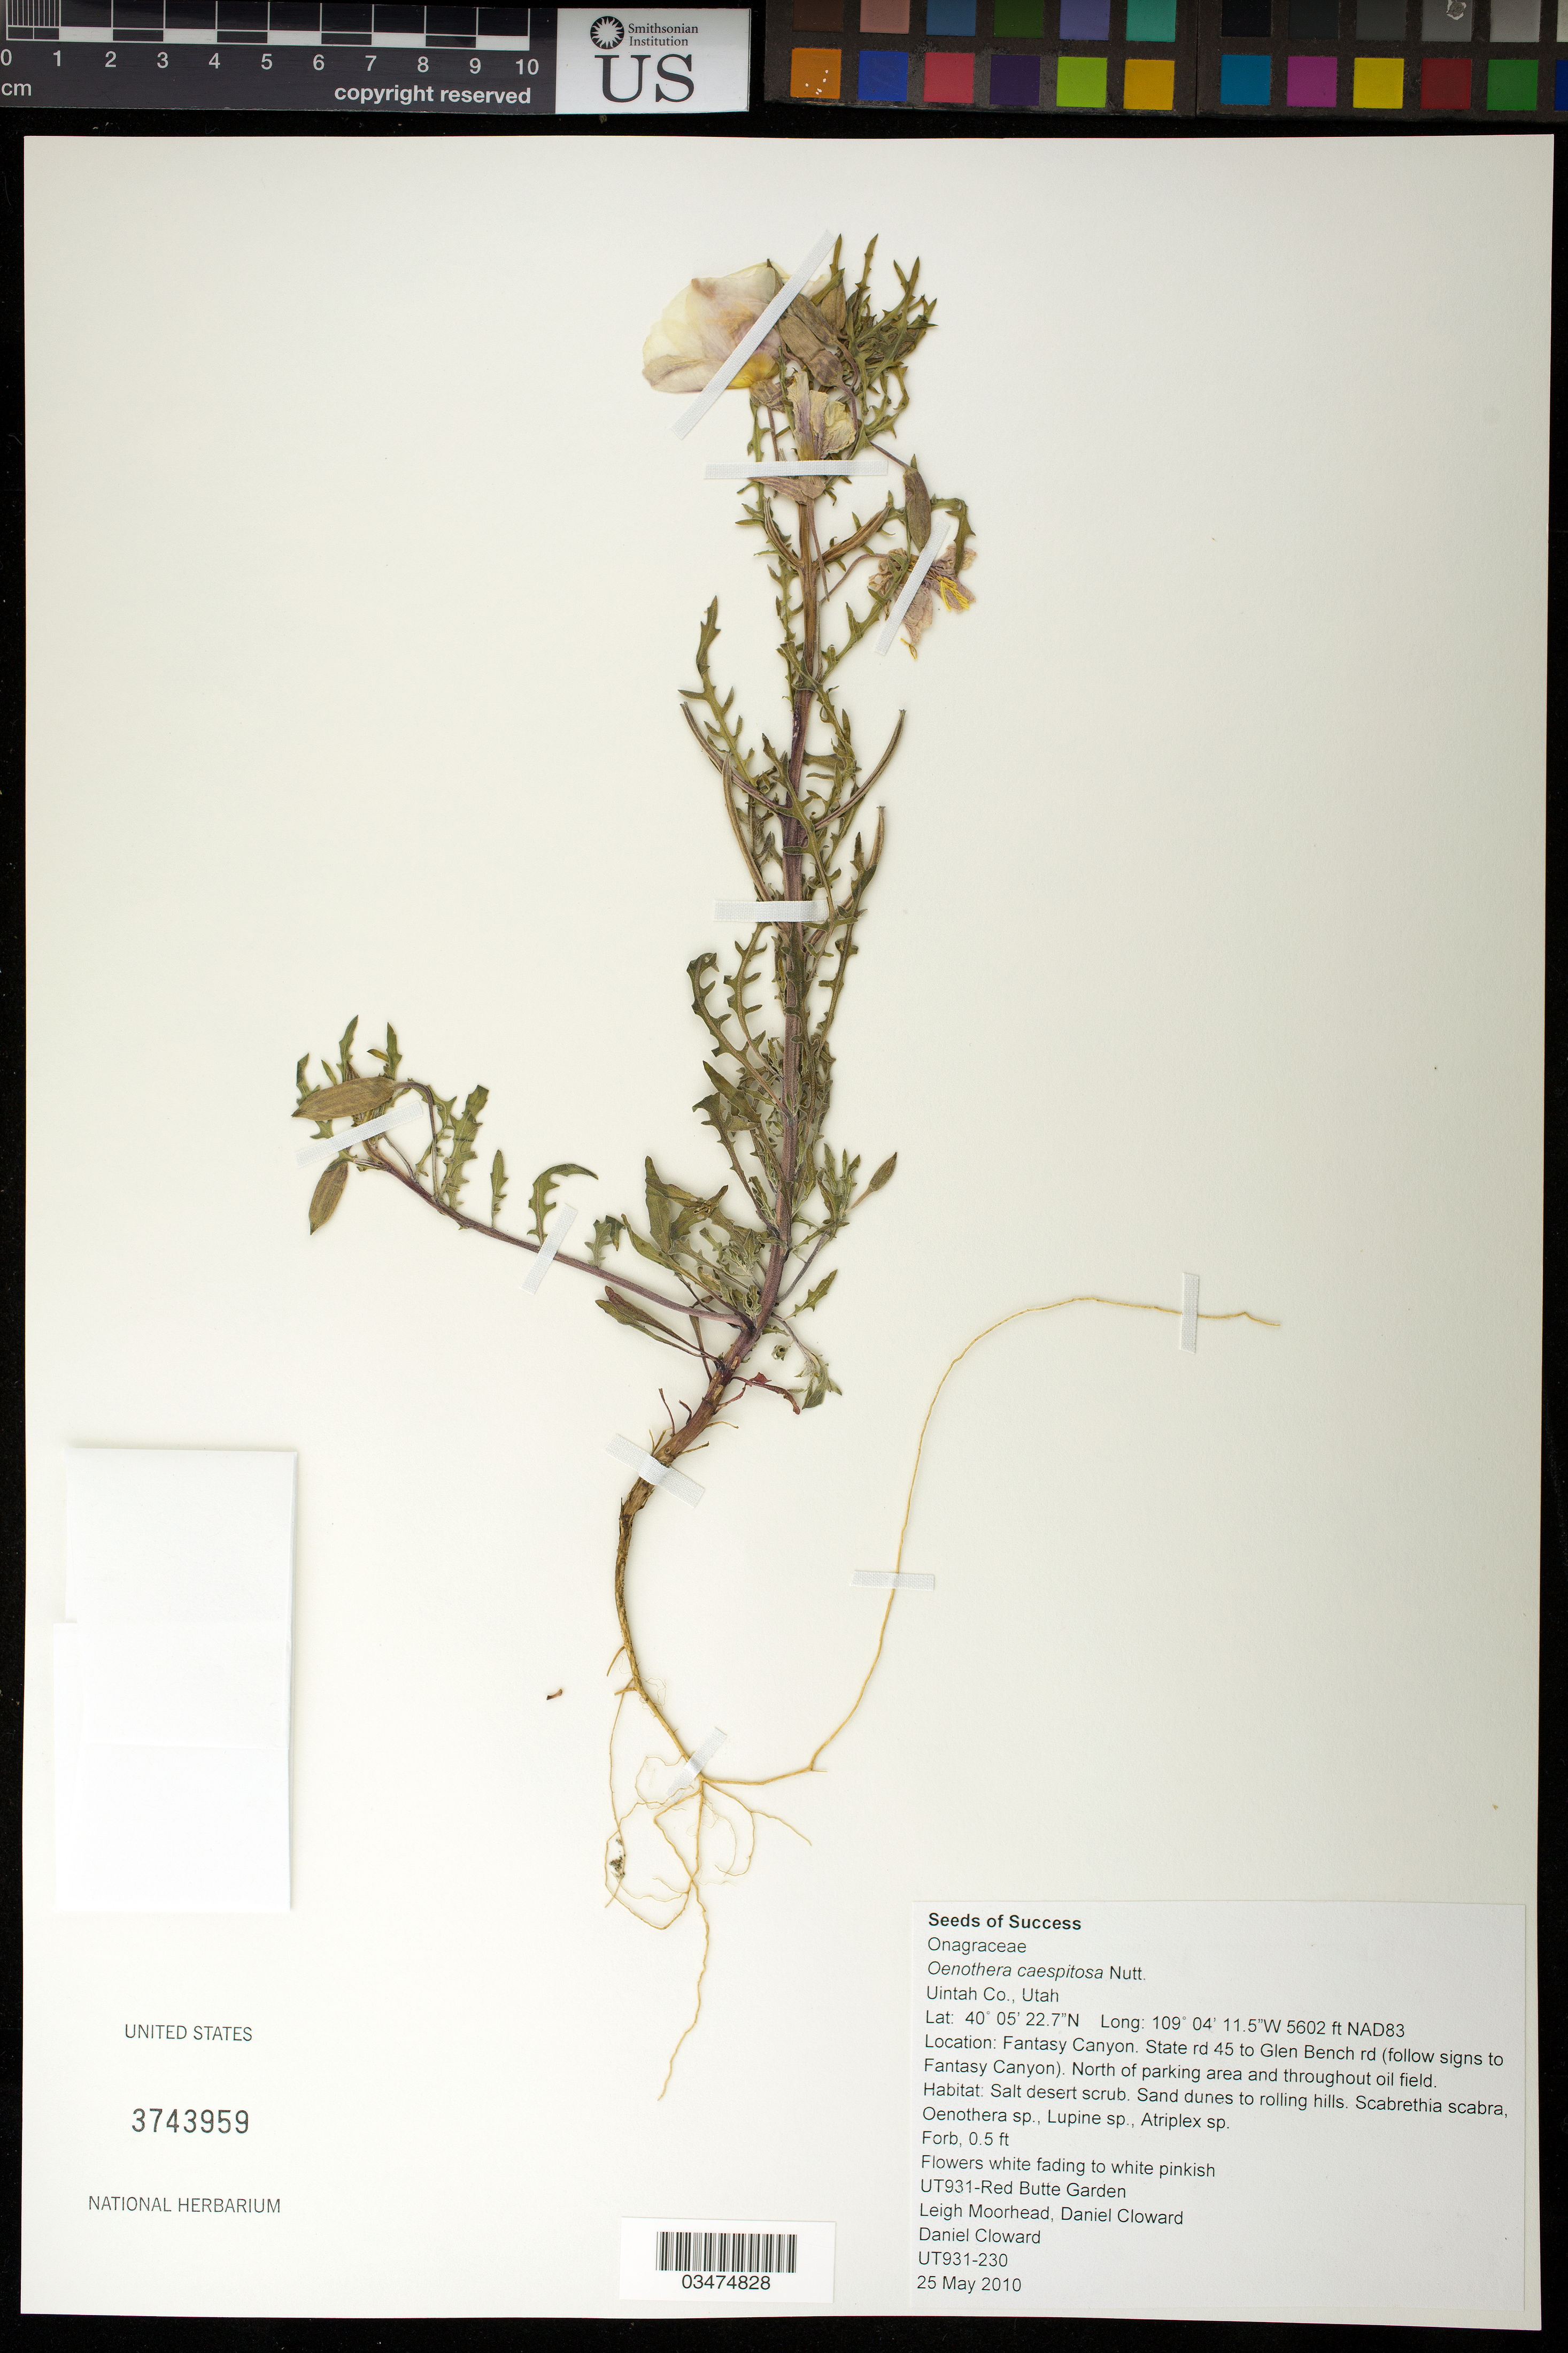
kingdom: Plantae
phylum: Tracheophyta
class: Magnoliopsida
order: Myrtales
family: Onagraceae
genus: Oenothera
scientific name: Oenothera caespitosa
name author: Nutt.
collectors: L. Moorhead & D. Cloward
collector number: UT931-230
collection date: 2010-05-25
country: United States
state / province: Utah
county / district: Uintah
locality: Fantasy Canyon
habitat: Salt desert shrub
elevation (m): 1707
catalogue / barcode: US 3743959